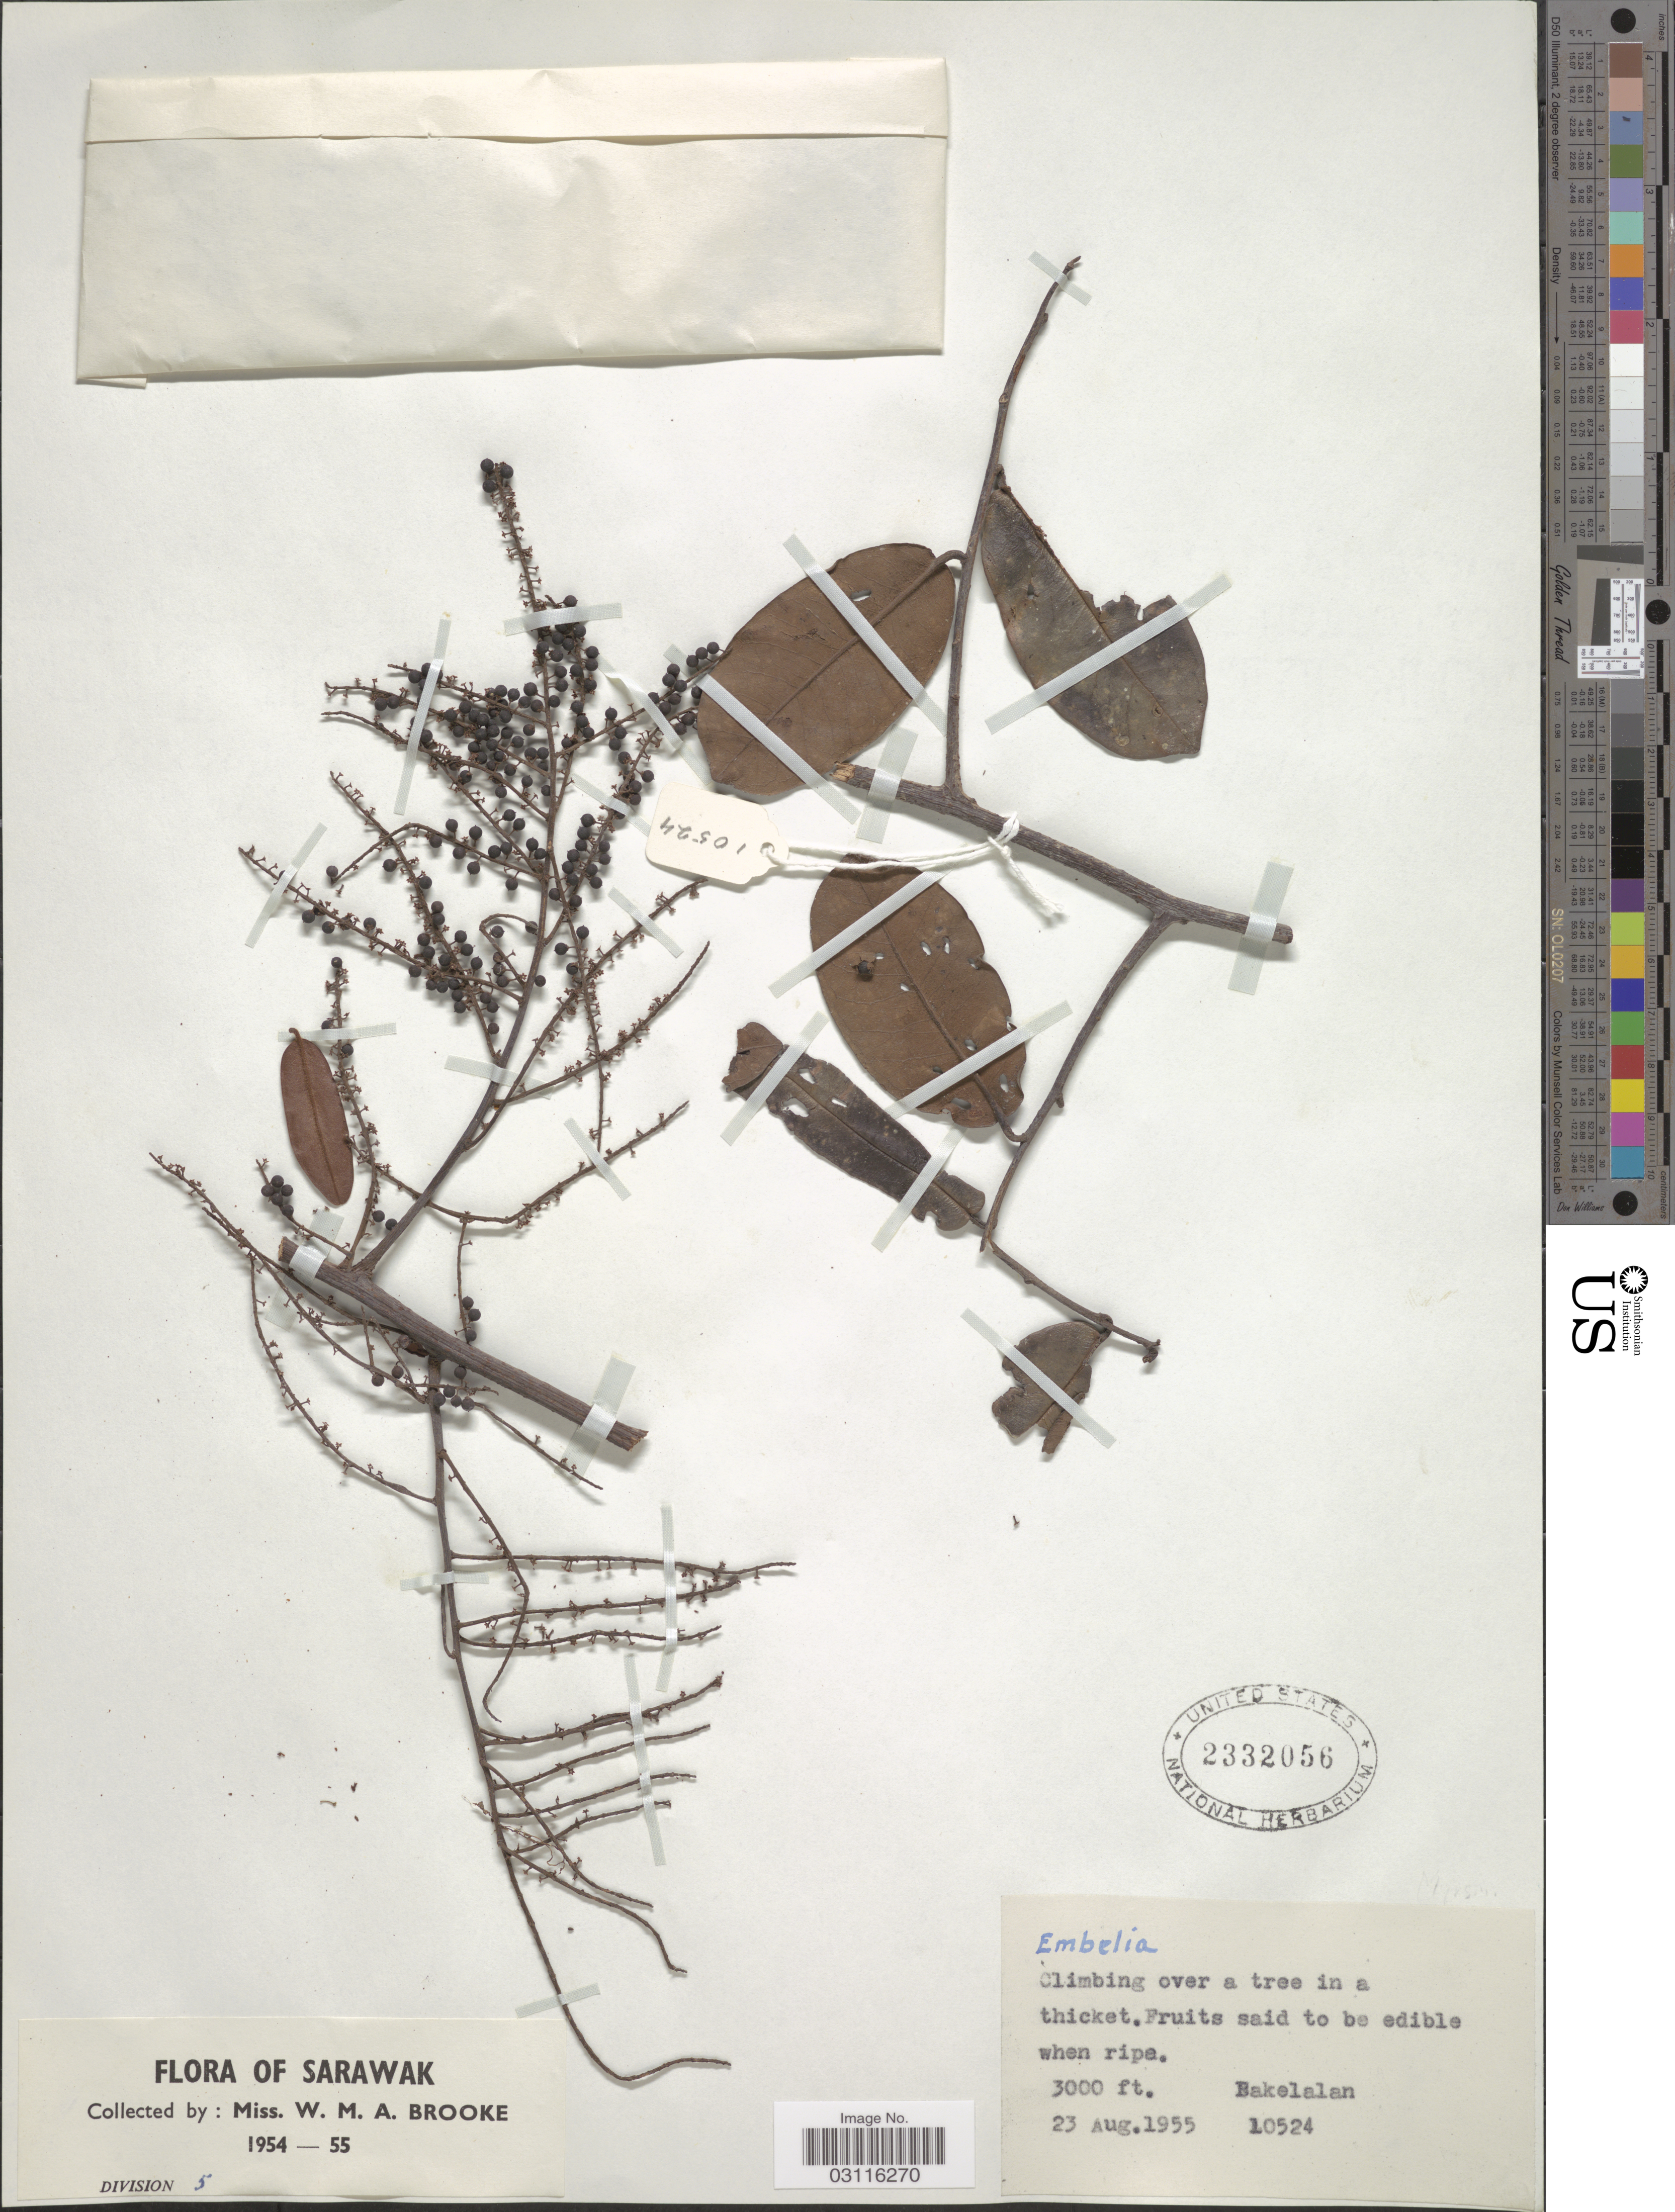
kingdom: Plantae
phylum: Tracheophyta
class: Magnoliopsida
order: Ericales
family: Primulaceae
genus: Embelia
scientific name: Embelia sp.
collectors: W. Brooke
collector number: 10524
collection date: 1955-08-23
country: Malaysia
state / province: Sarawak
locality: Division 5. Bakelalan.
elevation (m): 914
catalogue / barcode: US 2332056